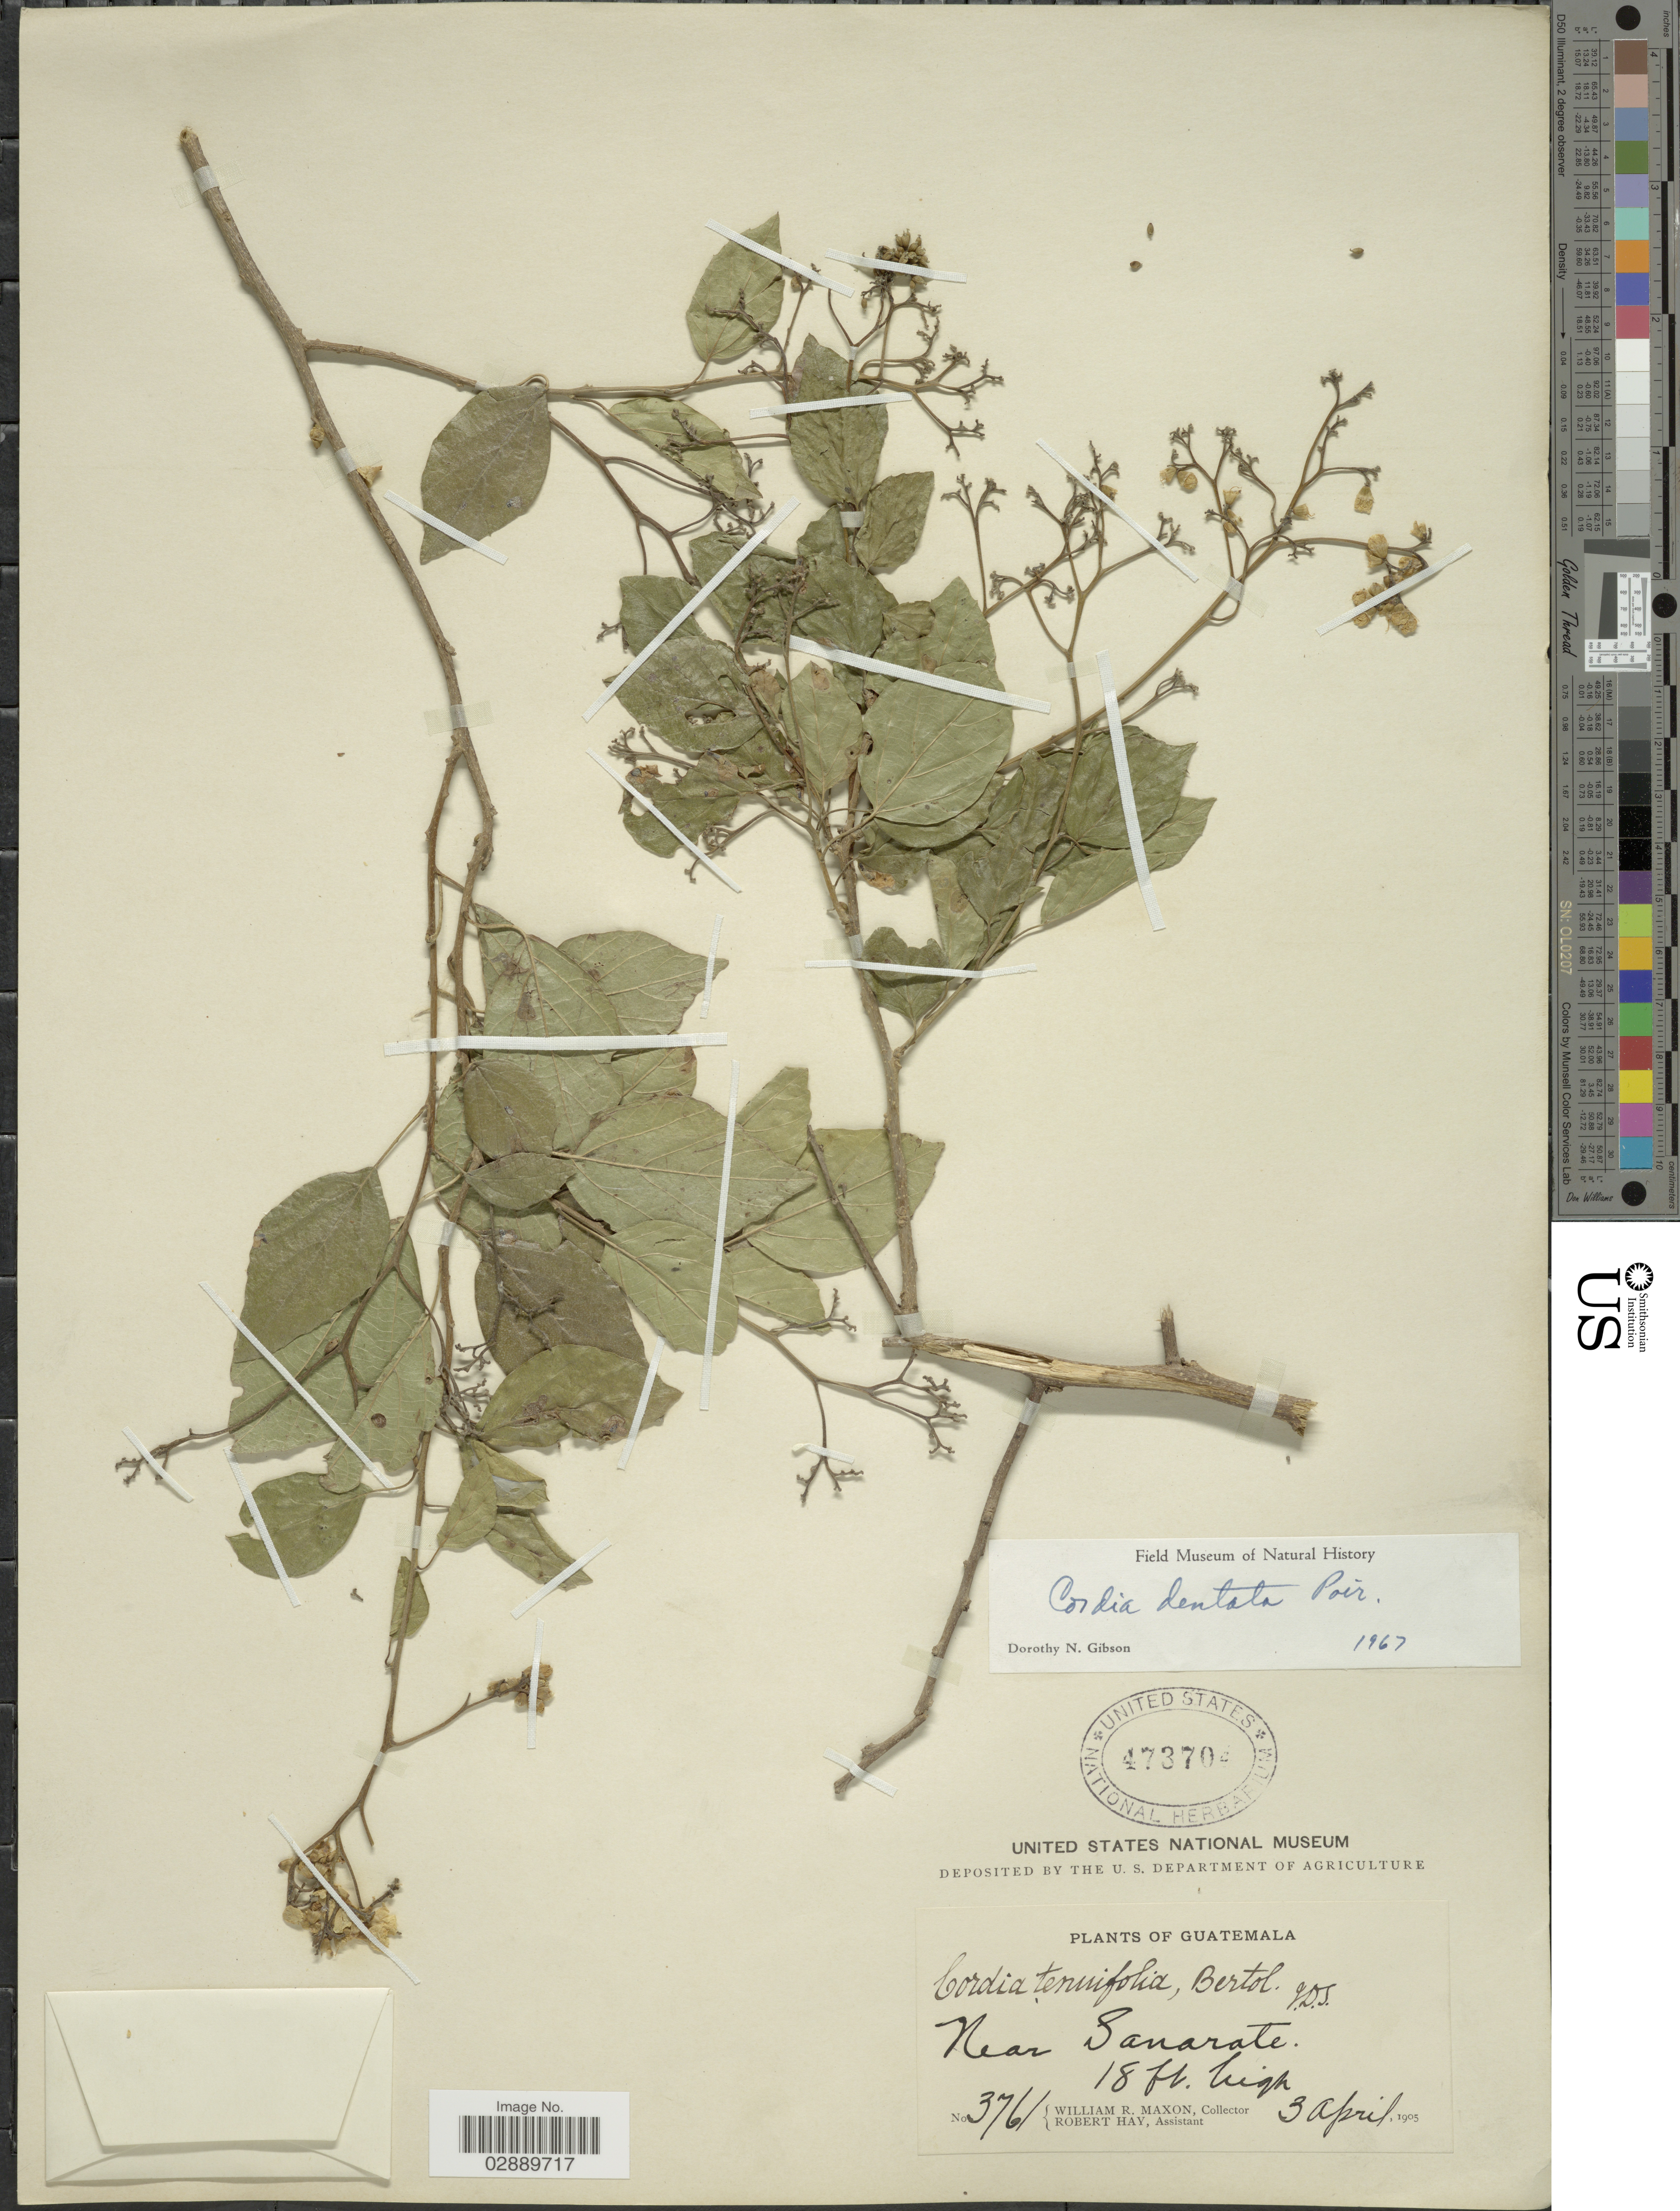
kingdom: Plantae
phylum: Tracheophyta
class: Magnoliopsida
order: Boraginales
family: Cordiaceae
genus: Cordia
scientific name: Cordia dentata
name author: Poir.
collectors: W. R. Maxon & R. H. Hay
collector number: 3761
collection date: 1905-04-03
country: Guatemala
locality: Near Sanarate.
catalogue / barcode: US 473704